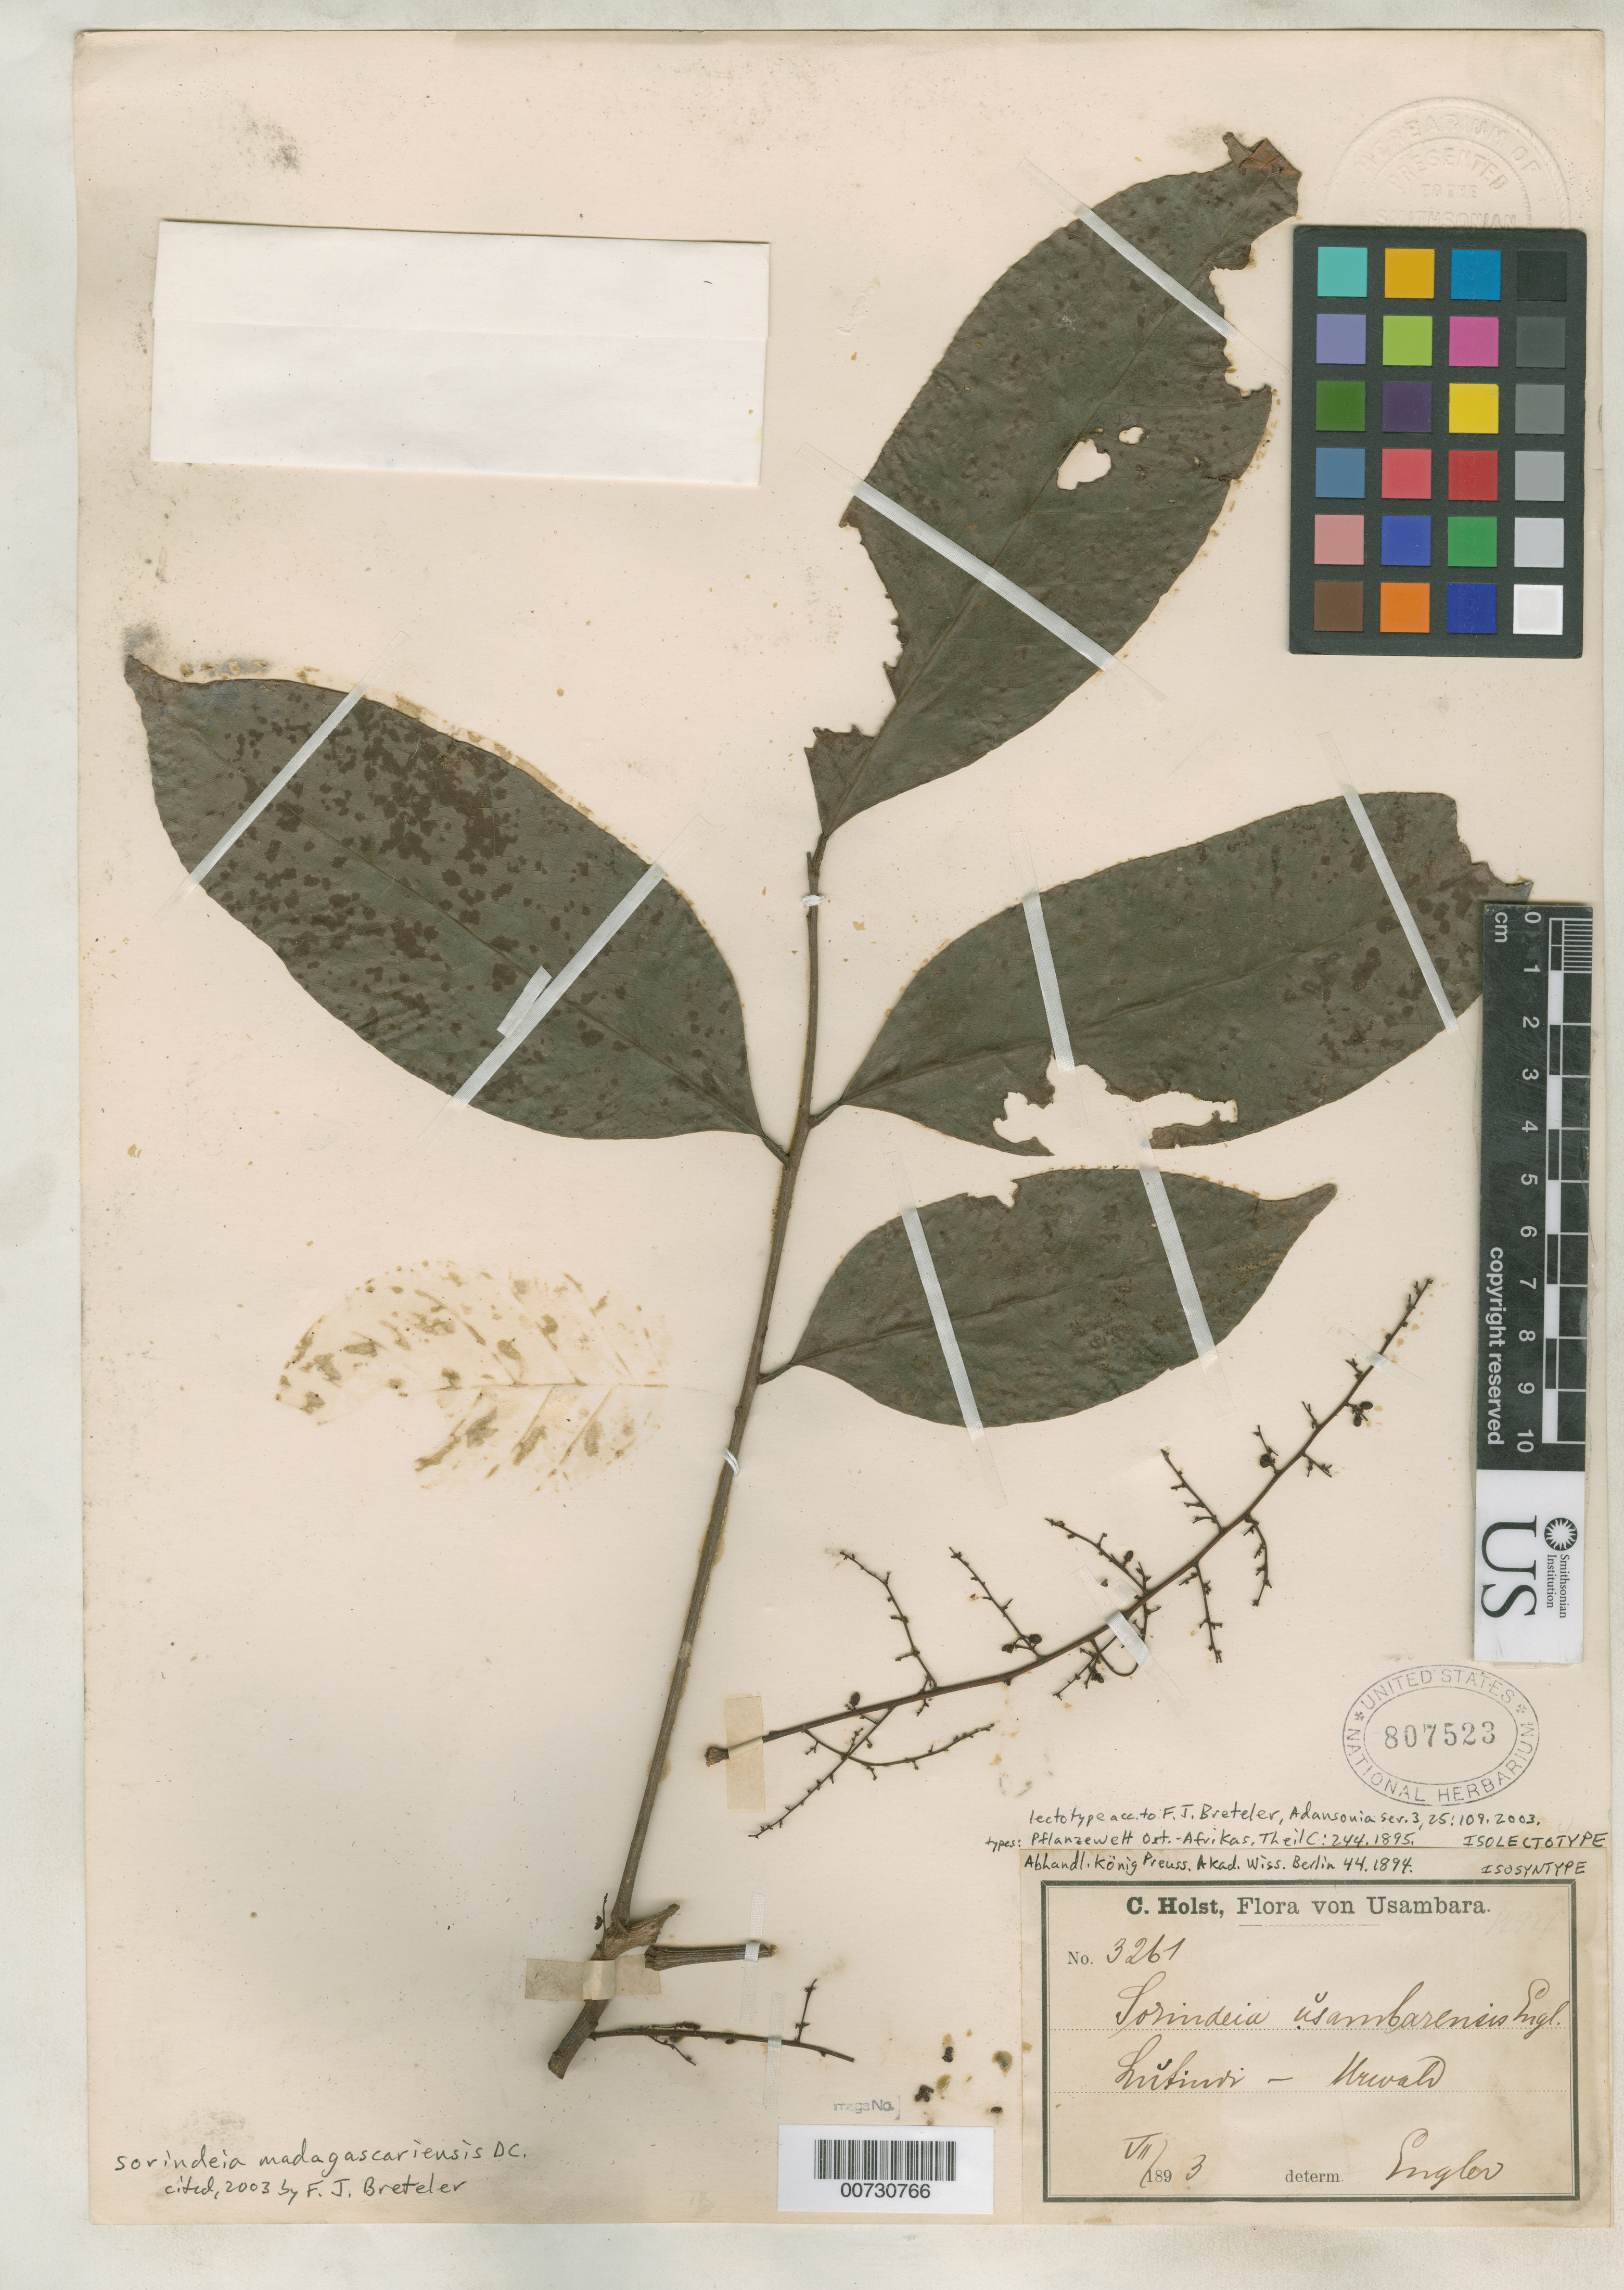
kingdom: Plantae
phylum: Tracheophyta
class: Magnoliopsida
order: Sapindales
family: Anacardiaceae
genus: Sorindeia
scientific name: Sorindeia usambarensis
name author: Engl.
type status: Isolectotype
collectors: C. H. Holst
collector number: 3261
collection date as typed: Jul 1893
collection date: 1893-07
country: Tanzania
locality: Usambara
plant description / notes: See also Pflanzenwelt Ost-Africas Theil C:244. 1895.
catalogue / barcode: US 807523